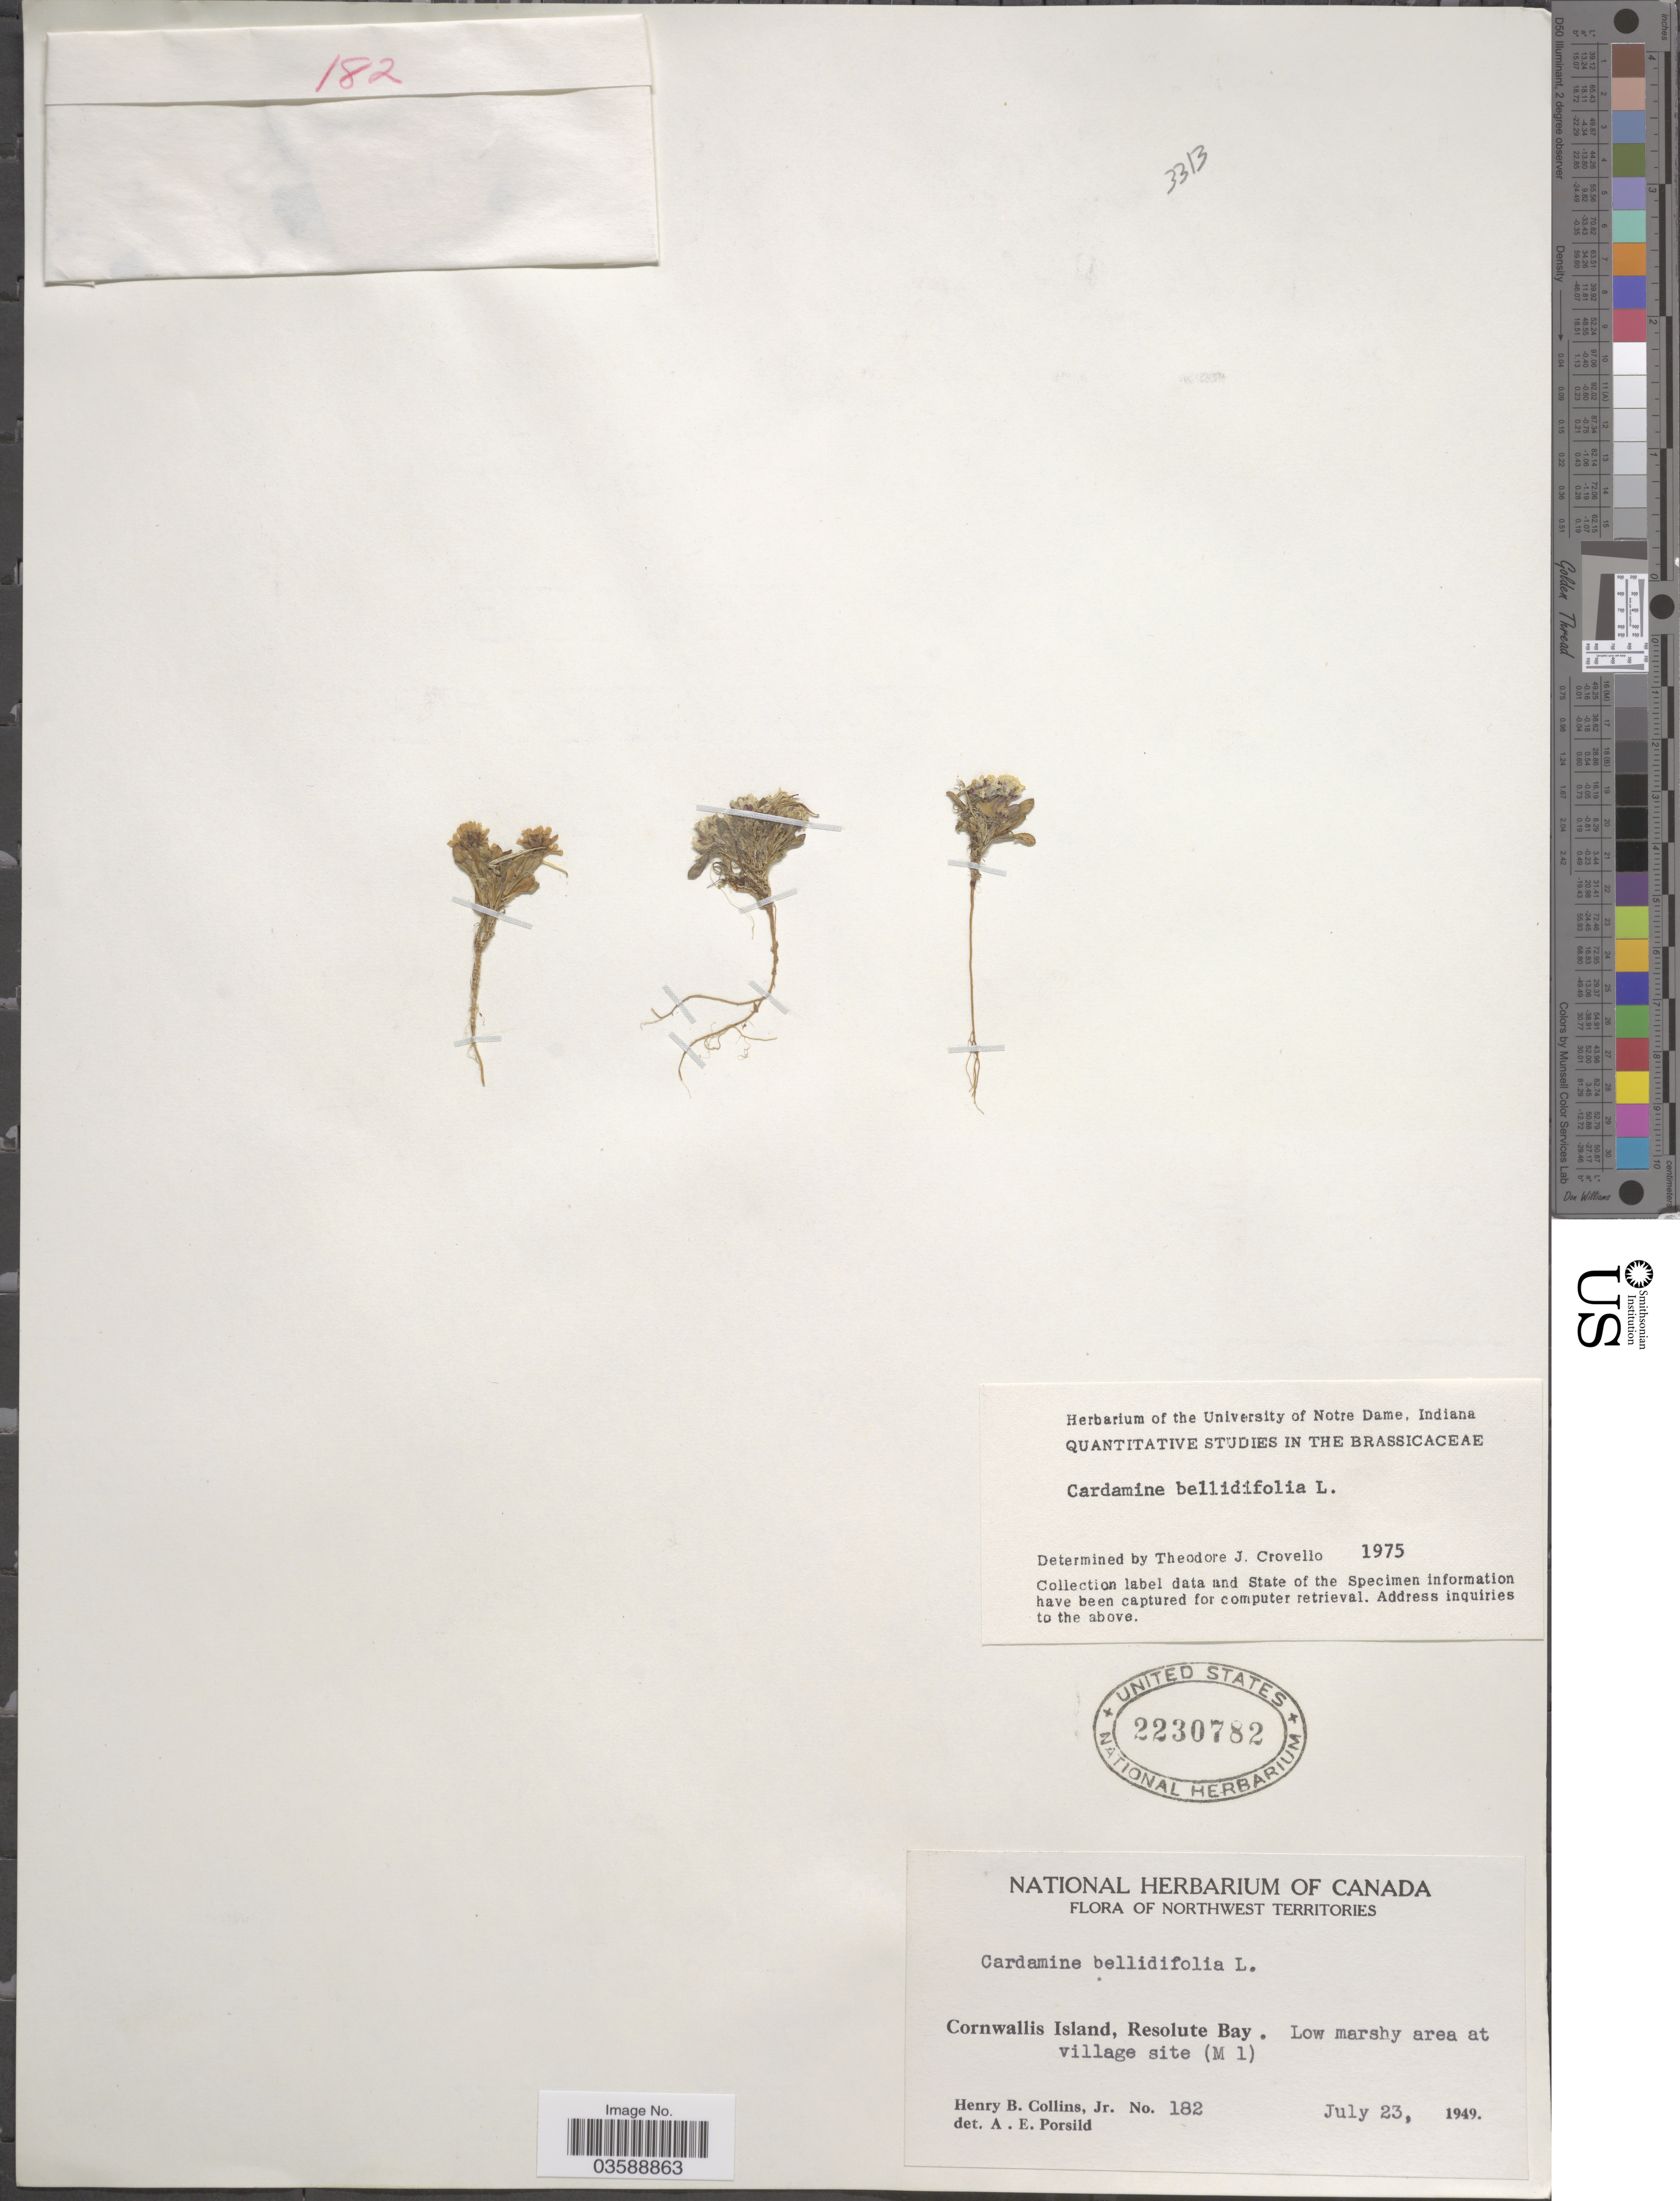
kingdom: Plantae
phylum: Tracheophyta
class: Magnoliopsida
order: Brassicales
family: Brassicaceae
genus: Cardamine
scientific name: Cardamine bellidifolia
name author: L.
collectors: H. Collins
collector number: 182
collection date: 1949-07-23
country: Canada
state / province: Northwest Territories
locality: Northwest Territories. Cornwallis Island, Resolute Bay. Low marshy area at village site (M 1).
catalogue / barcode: US 2230782